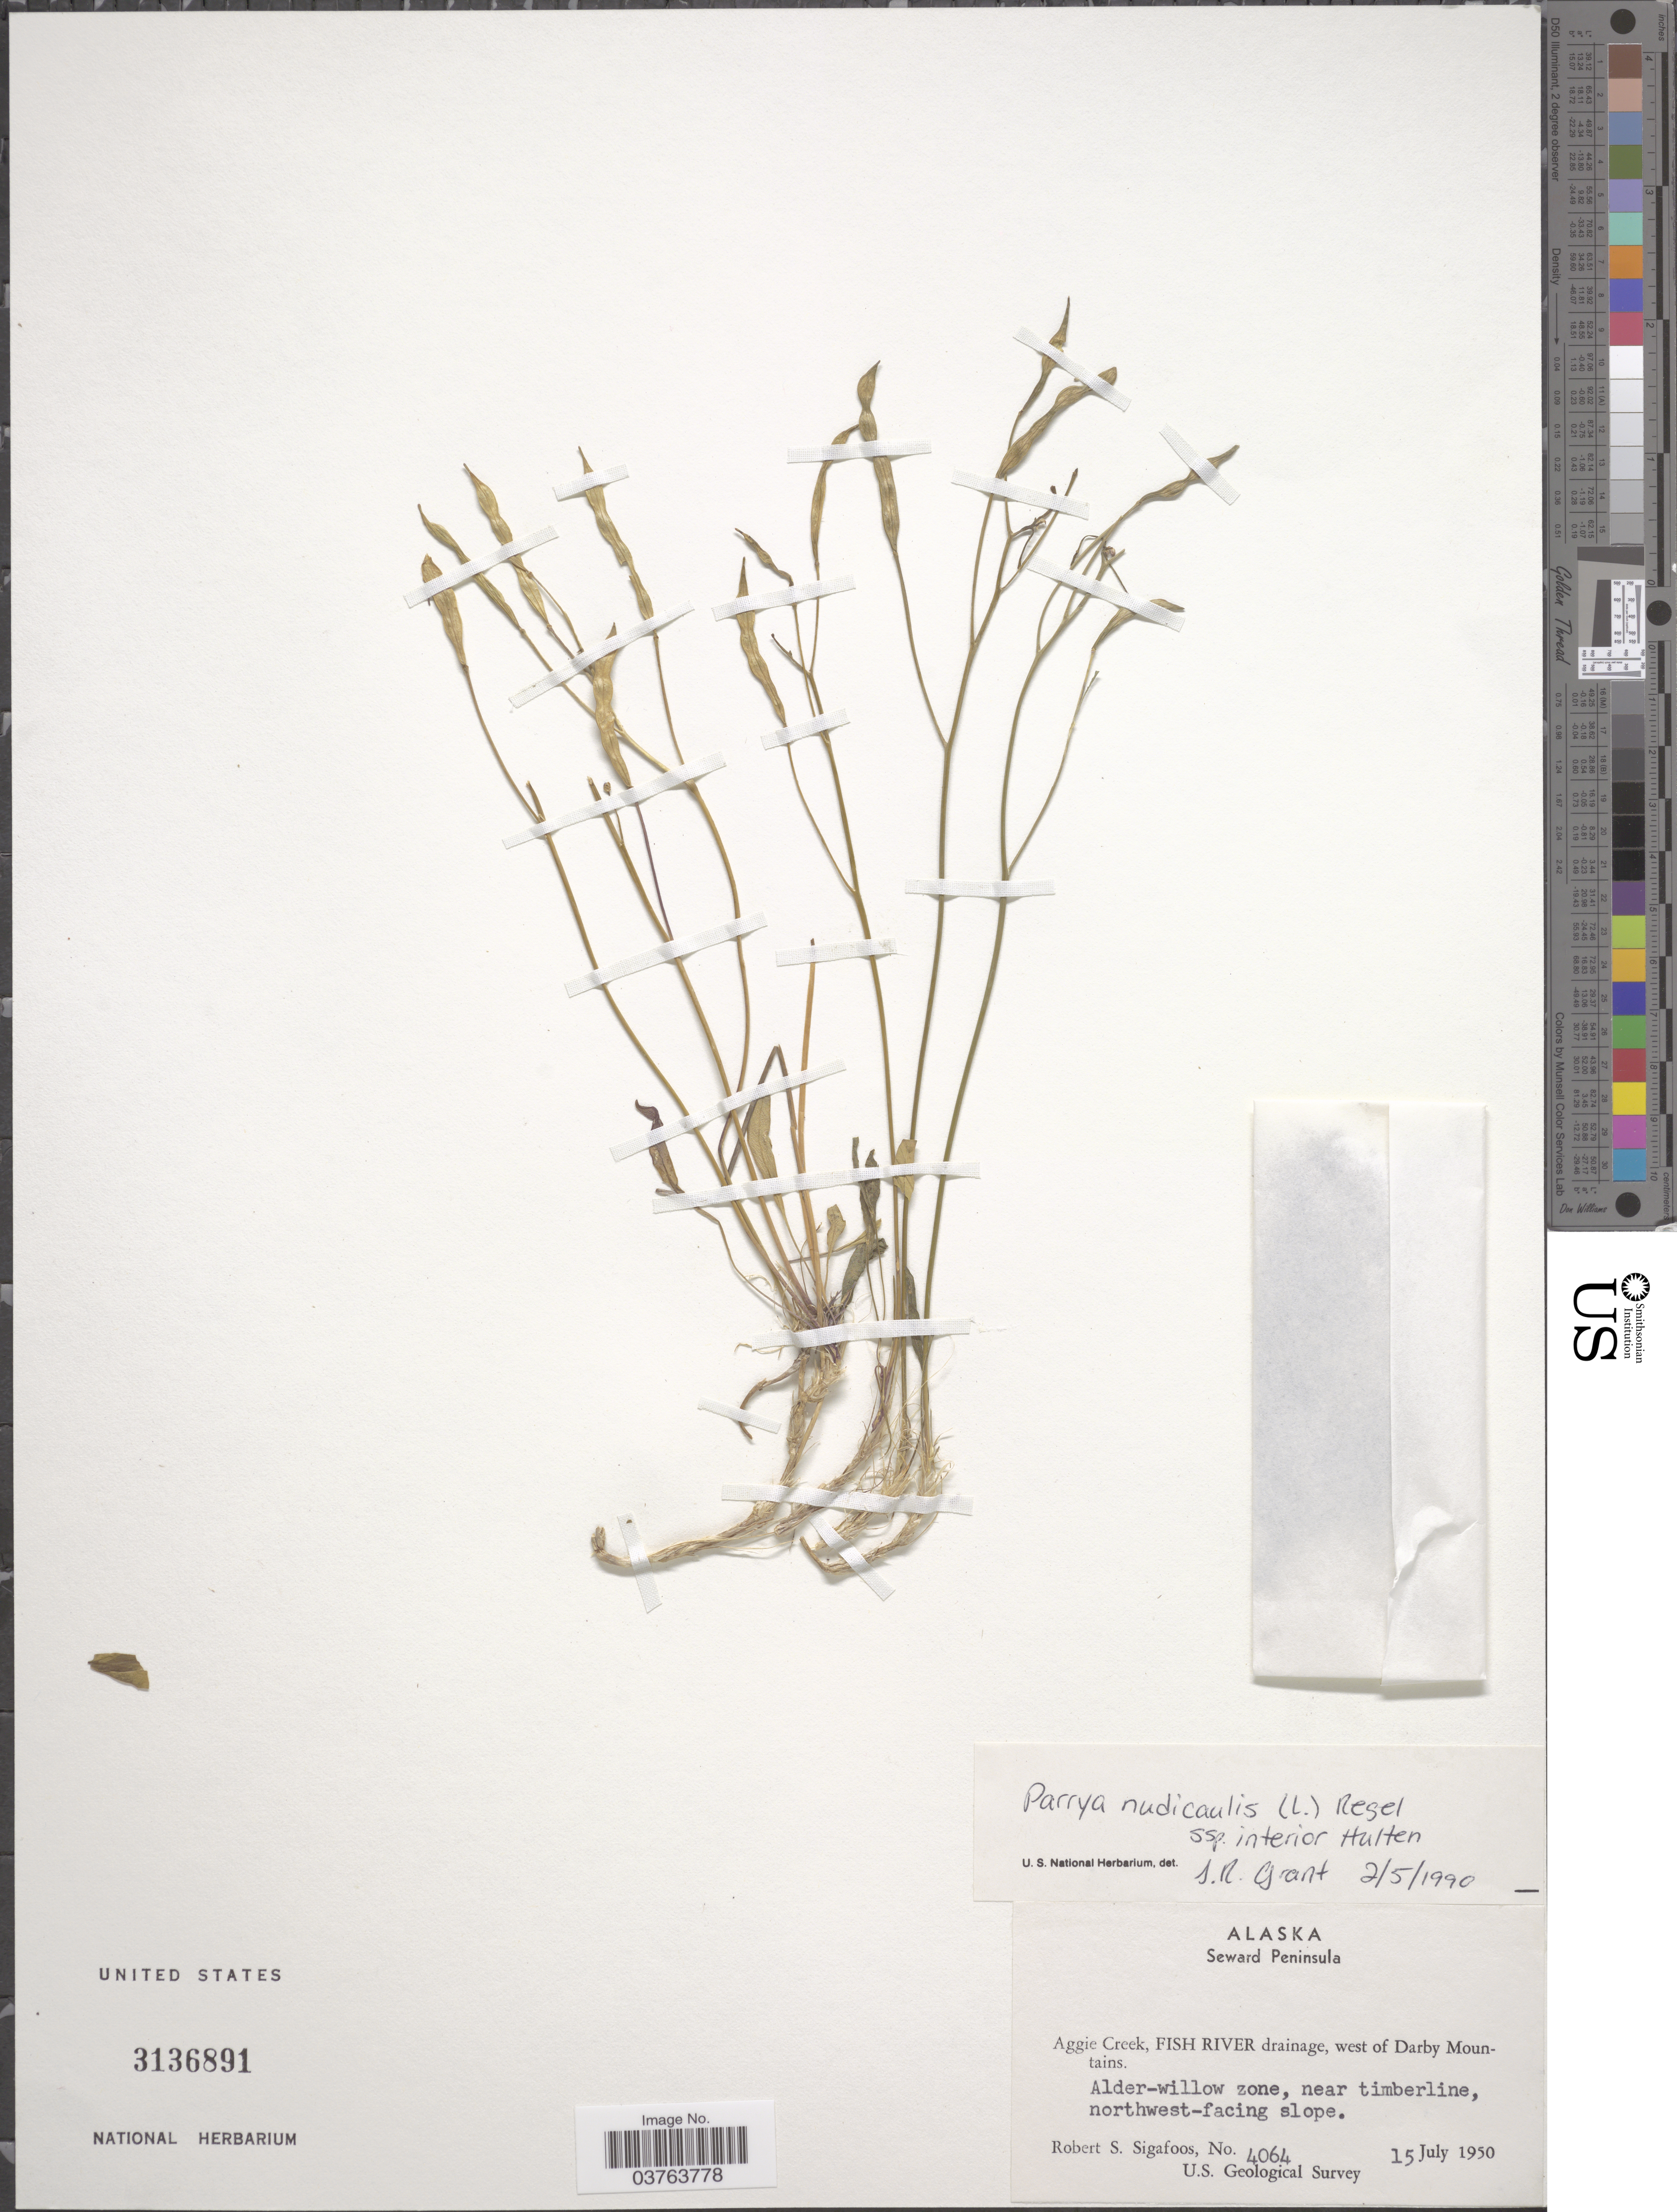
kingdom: Plantae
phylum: Tracheophyta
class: Magnoliopsida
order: Brassicales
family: Brassicaceae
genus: Parrya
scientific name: Parrya nudicaulis subsp. interior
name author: Hultén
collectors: R. Sigafoos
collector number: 4064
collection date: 1950-07-15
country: United States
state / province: Alaska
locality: Seward Peninsula. Aggie Creek, Fish River drainage, west of Darby Mountains. Alder-willow zone, near timberline, northwest-facing slope.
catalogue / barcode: US 3136891